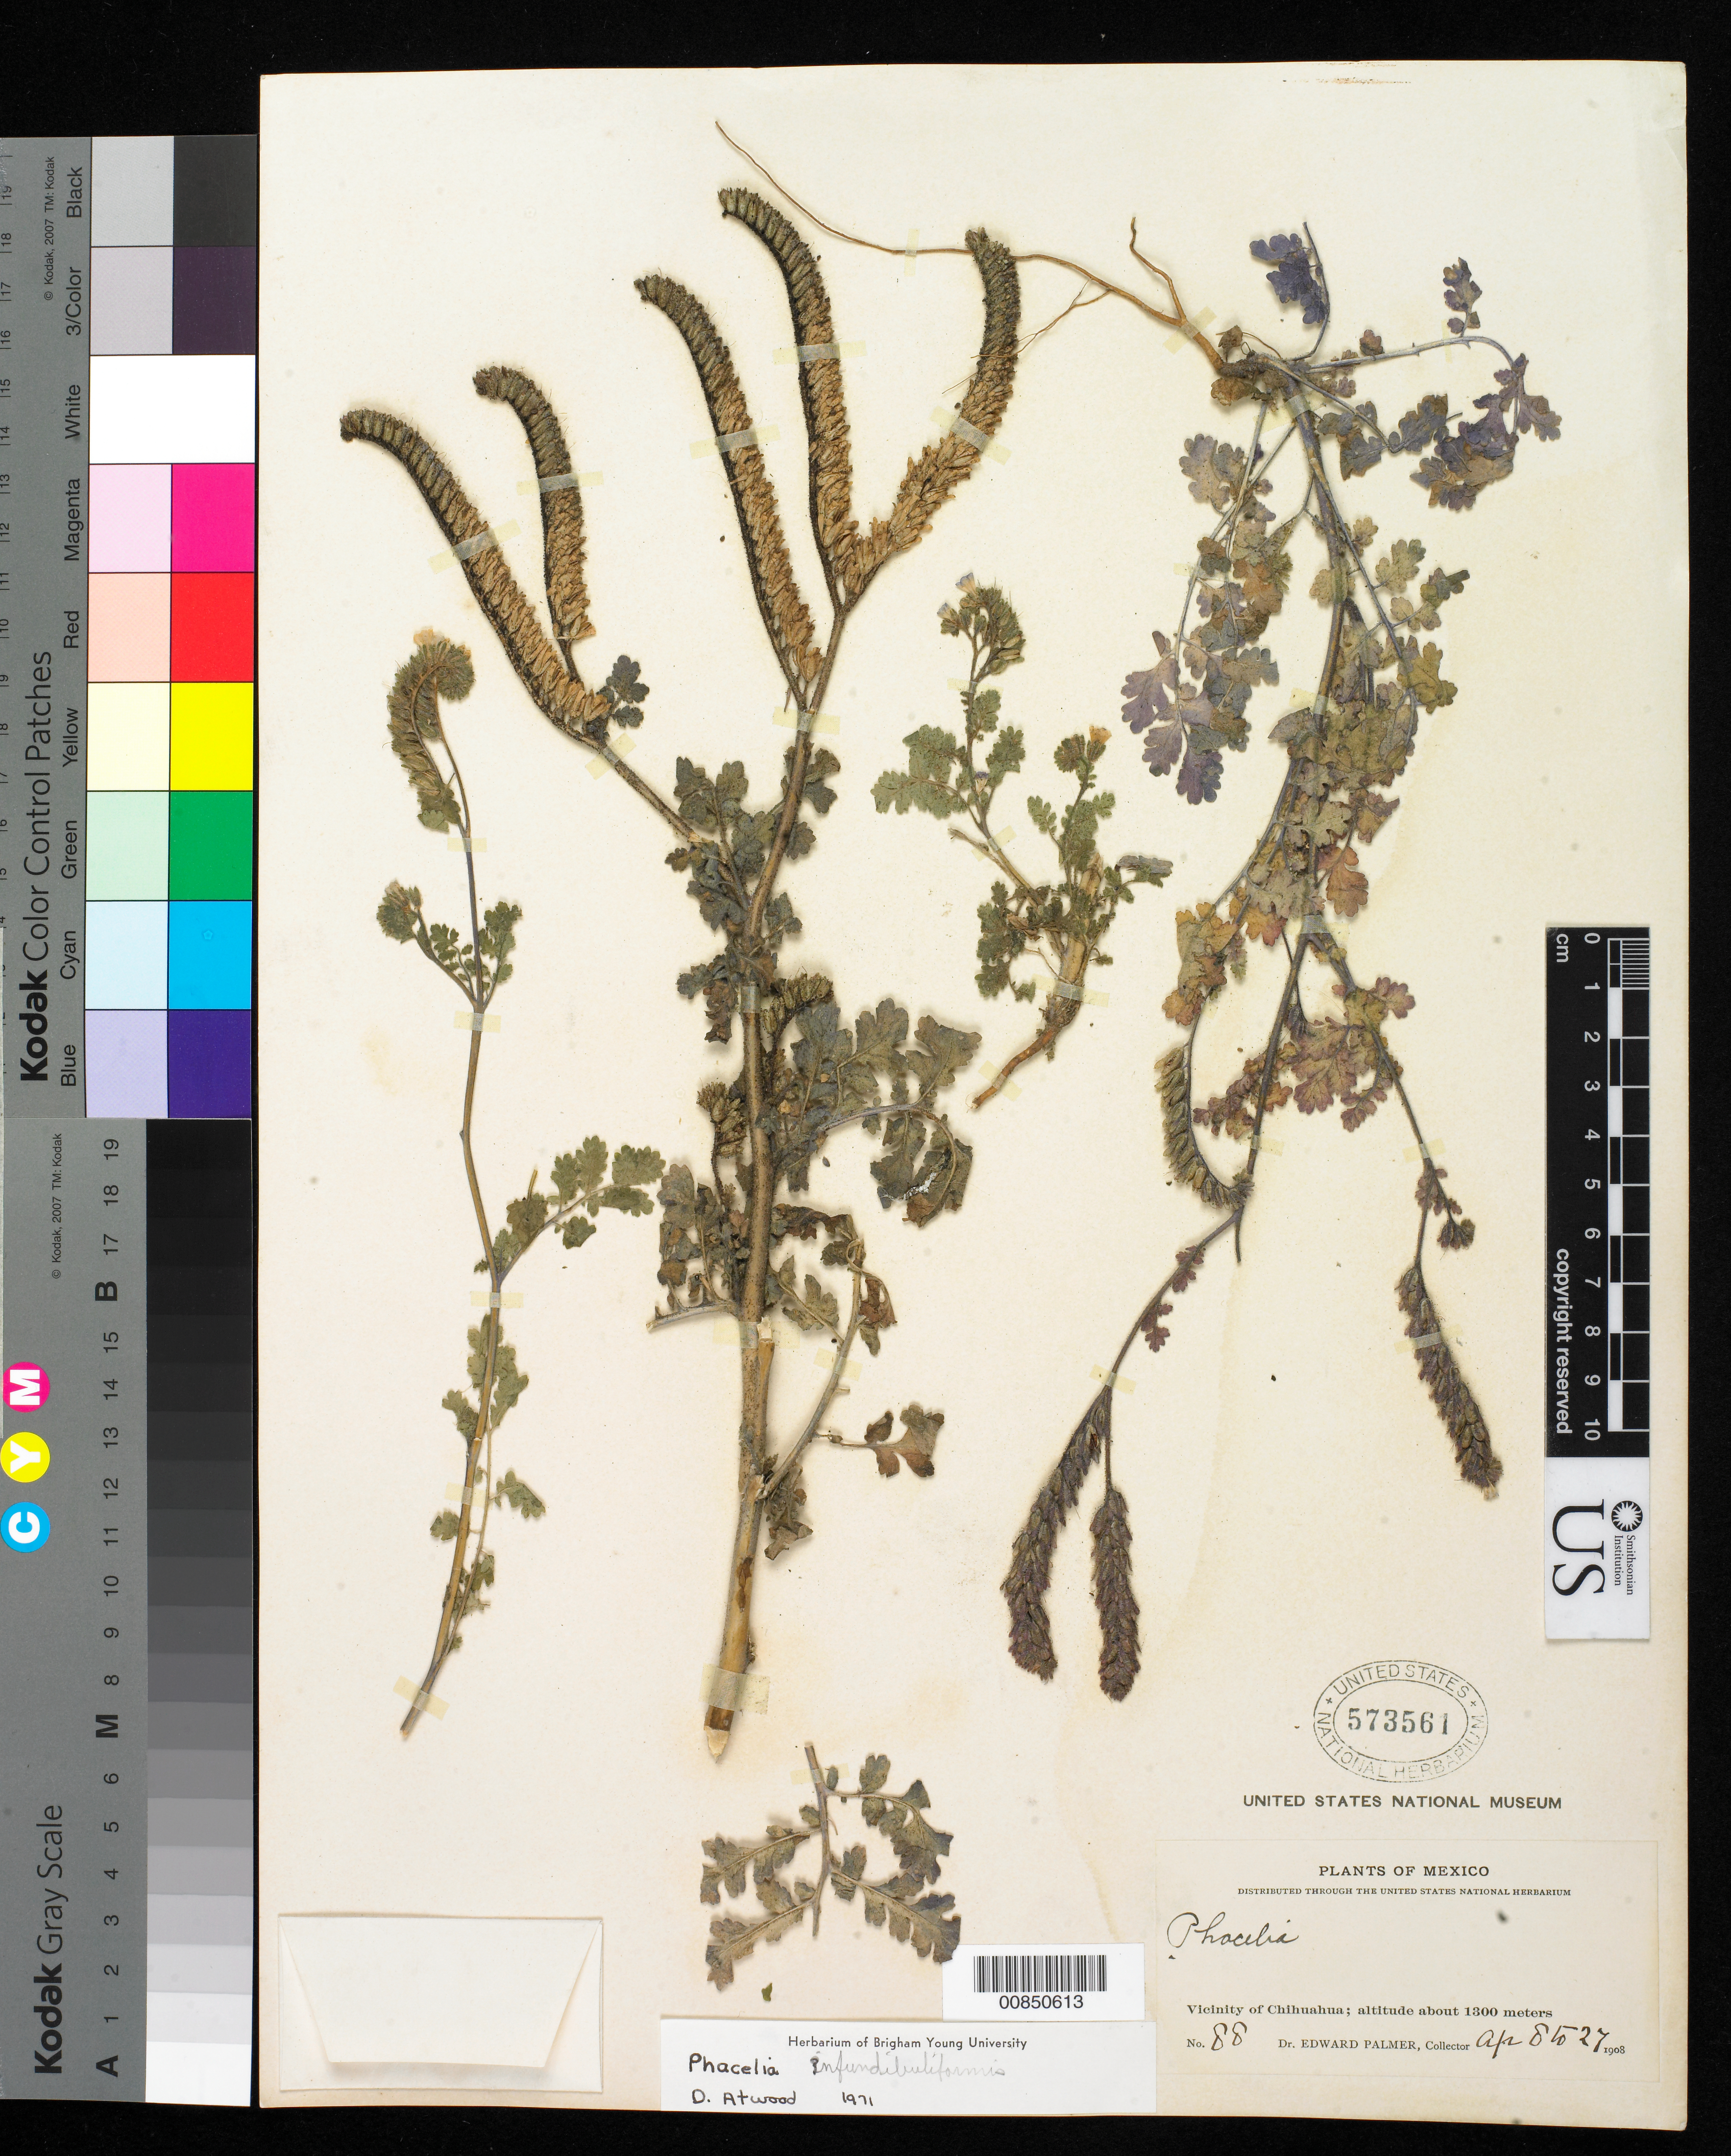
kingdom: Plantae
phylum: Tracheophyta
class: Magnoliopsida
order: Boraginales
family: Hydrophyllaceae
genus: Phacelia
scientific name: Phacelia infundibuliformis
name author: Torr. in Emory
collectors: E. Palmer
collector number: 88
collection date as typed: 08 Apr 1908 to 27 Apr 1908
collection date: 1908-04-08/1908-04-27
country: Mexico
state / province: Chihuahua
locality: Vicinity of Chihuahua.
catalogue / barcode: US 573561